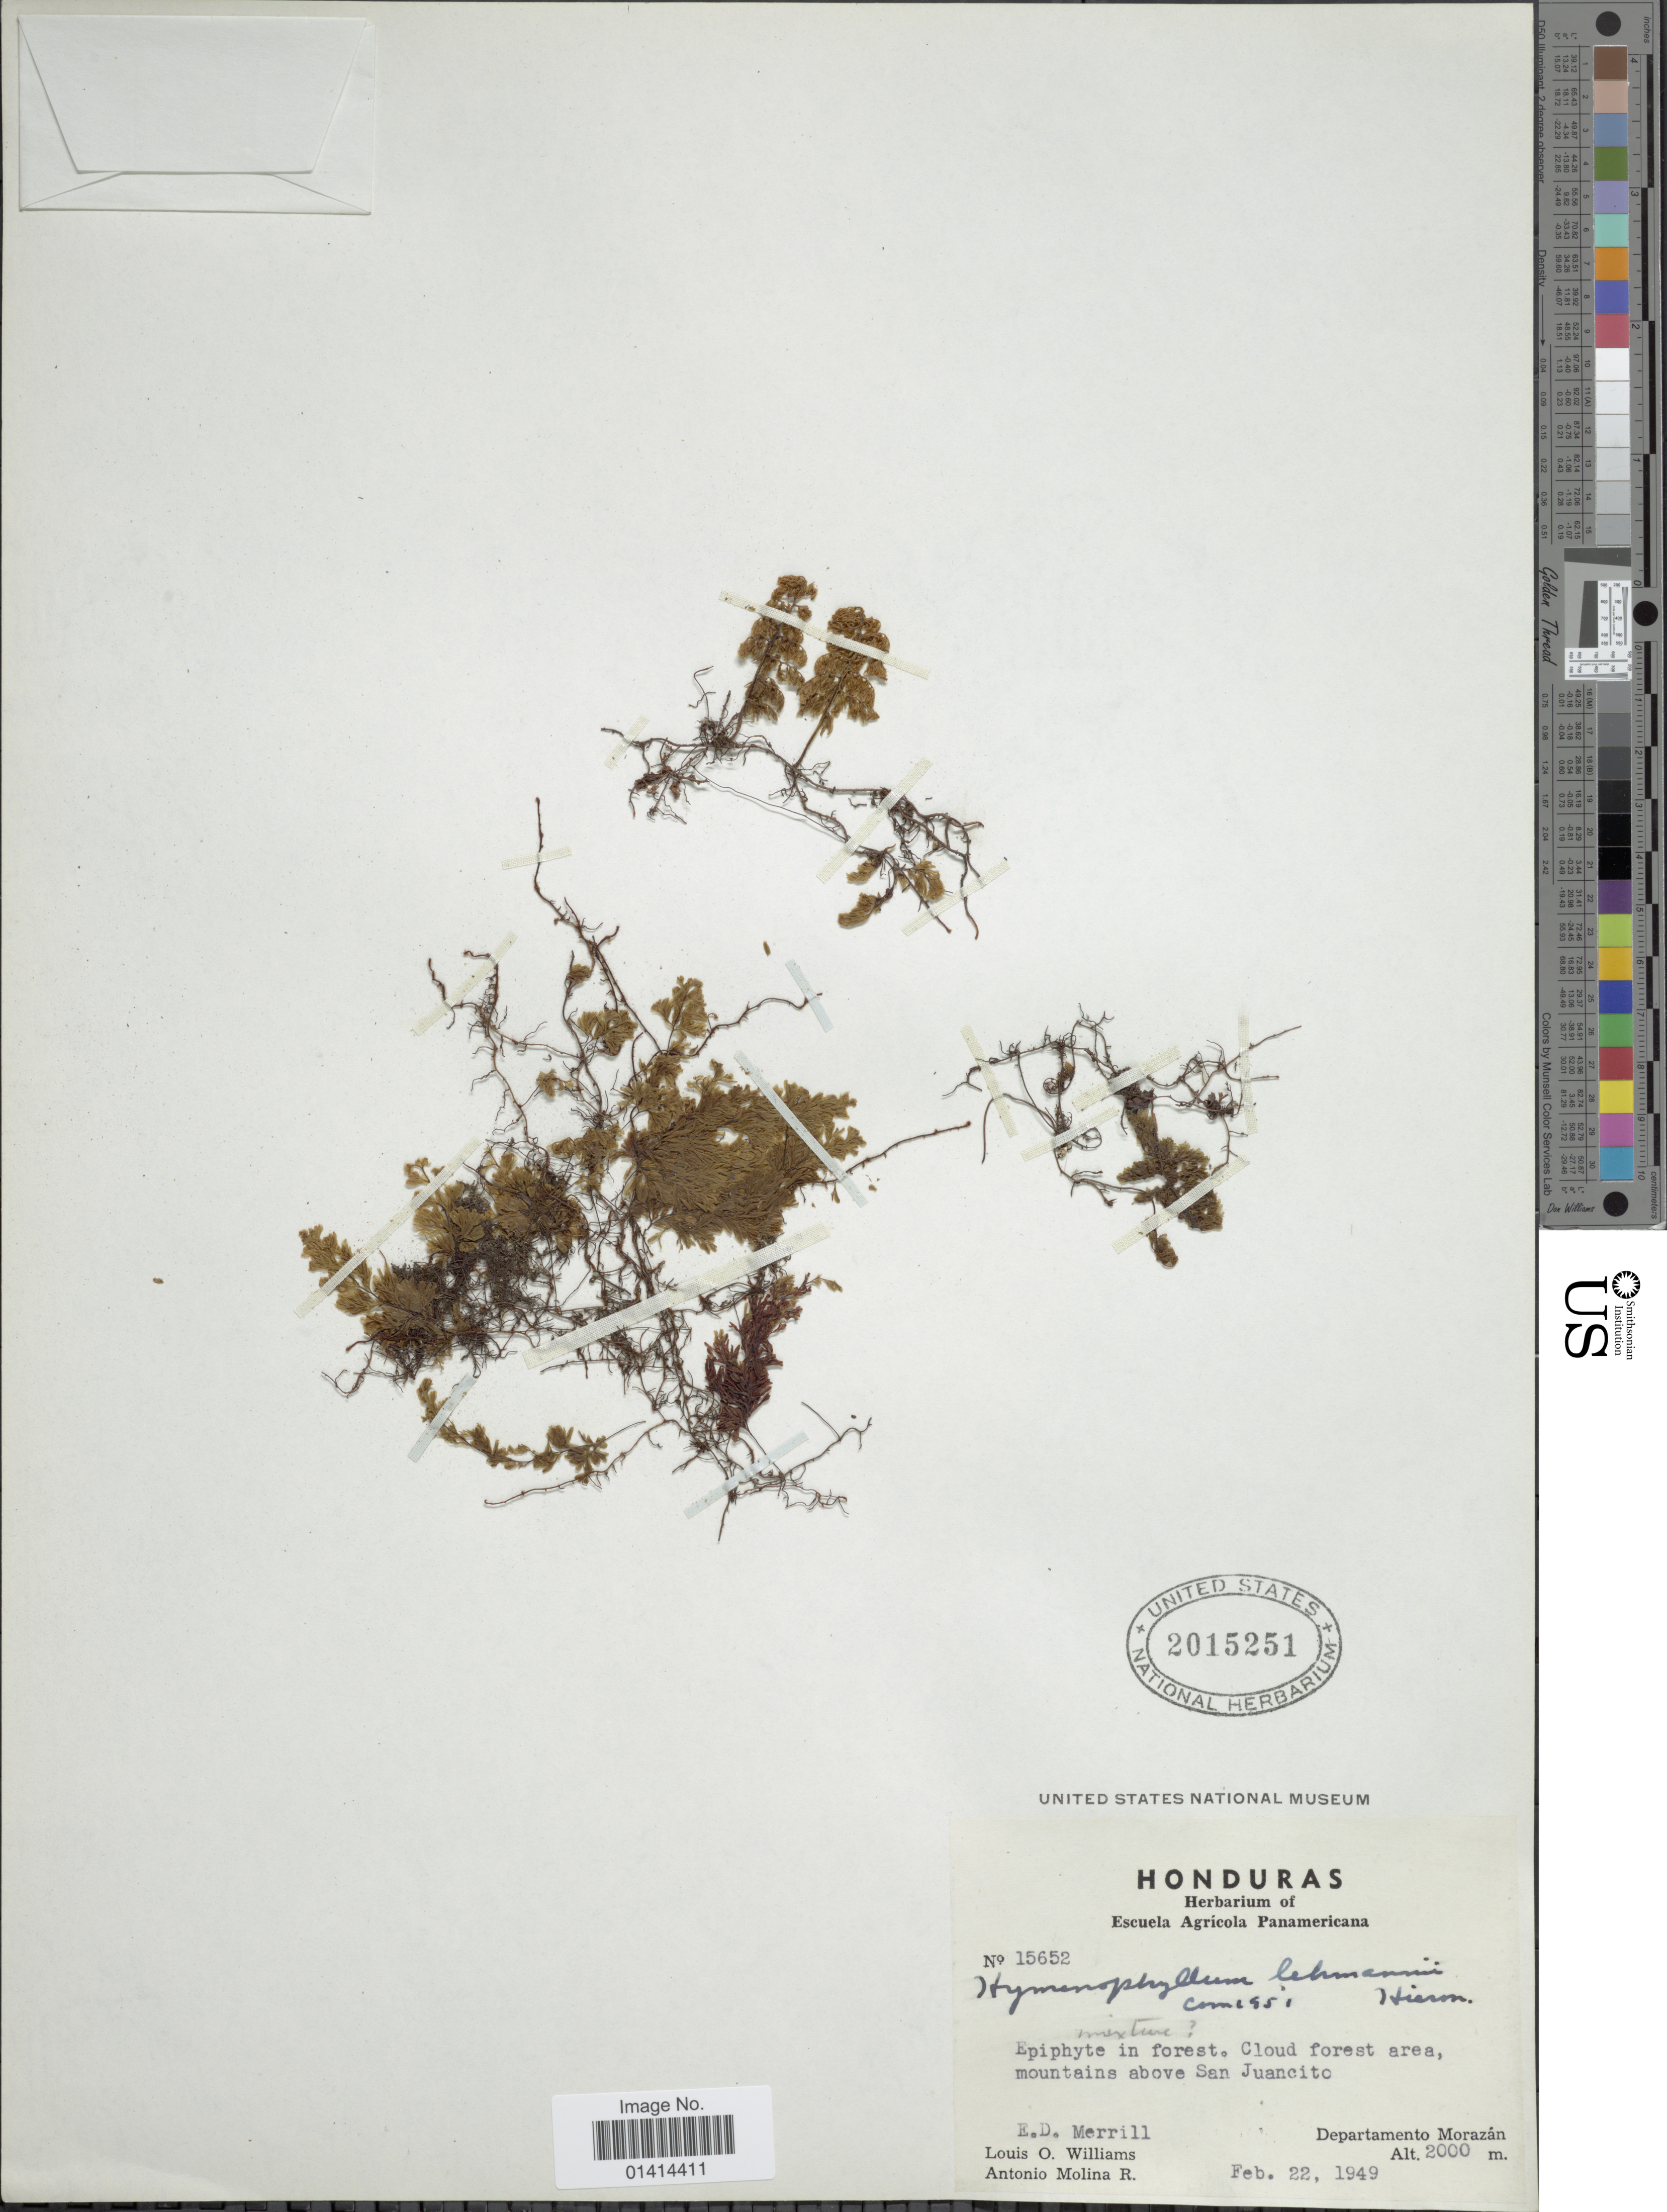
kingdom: Plantae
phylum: Tracheophyta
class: Polypodiopsida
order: Hymenophyllales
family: Hymenophyllaceae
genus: Hymenophyllum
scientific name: Hymenophyllum myriocarpum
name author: Hook.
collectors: E. D. Merrill, L. O. Williams & A. Molina R.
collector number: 15652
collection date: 1949-02-22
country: Honduras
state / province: Fco. Morazán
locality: Cloud forest area, mountains above San Juancito, Departamento Morazán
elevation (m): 2000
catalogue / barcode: US 2015251